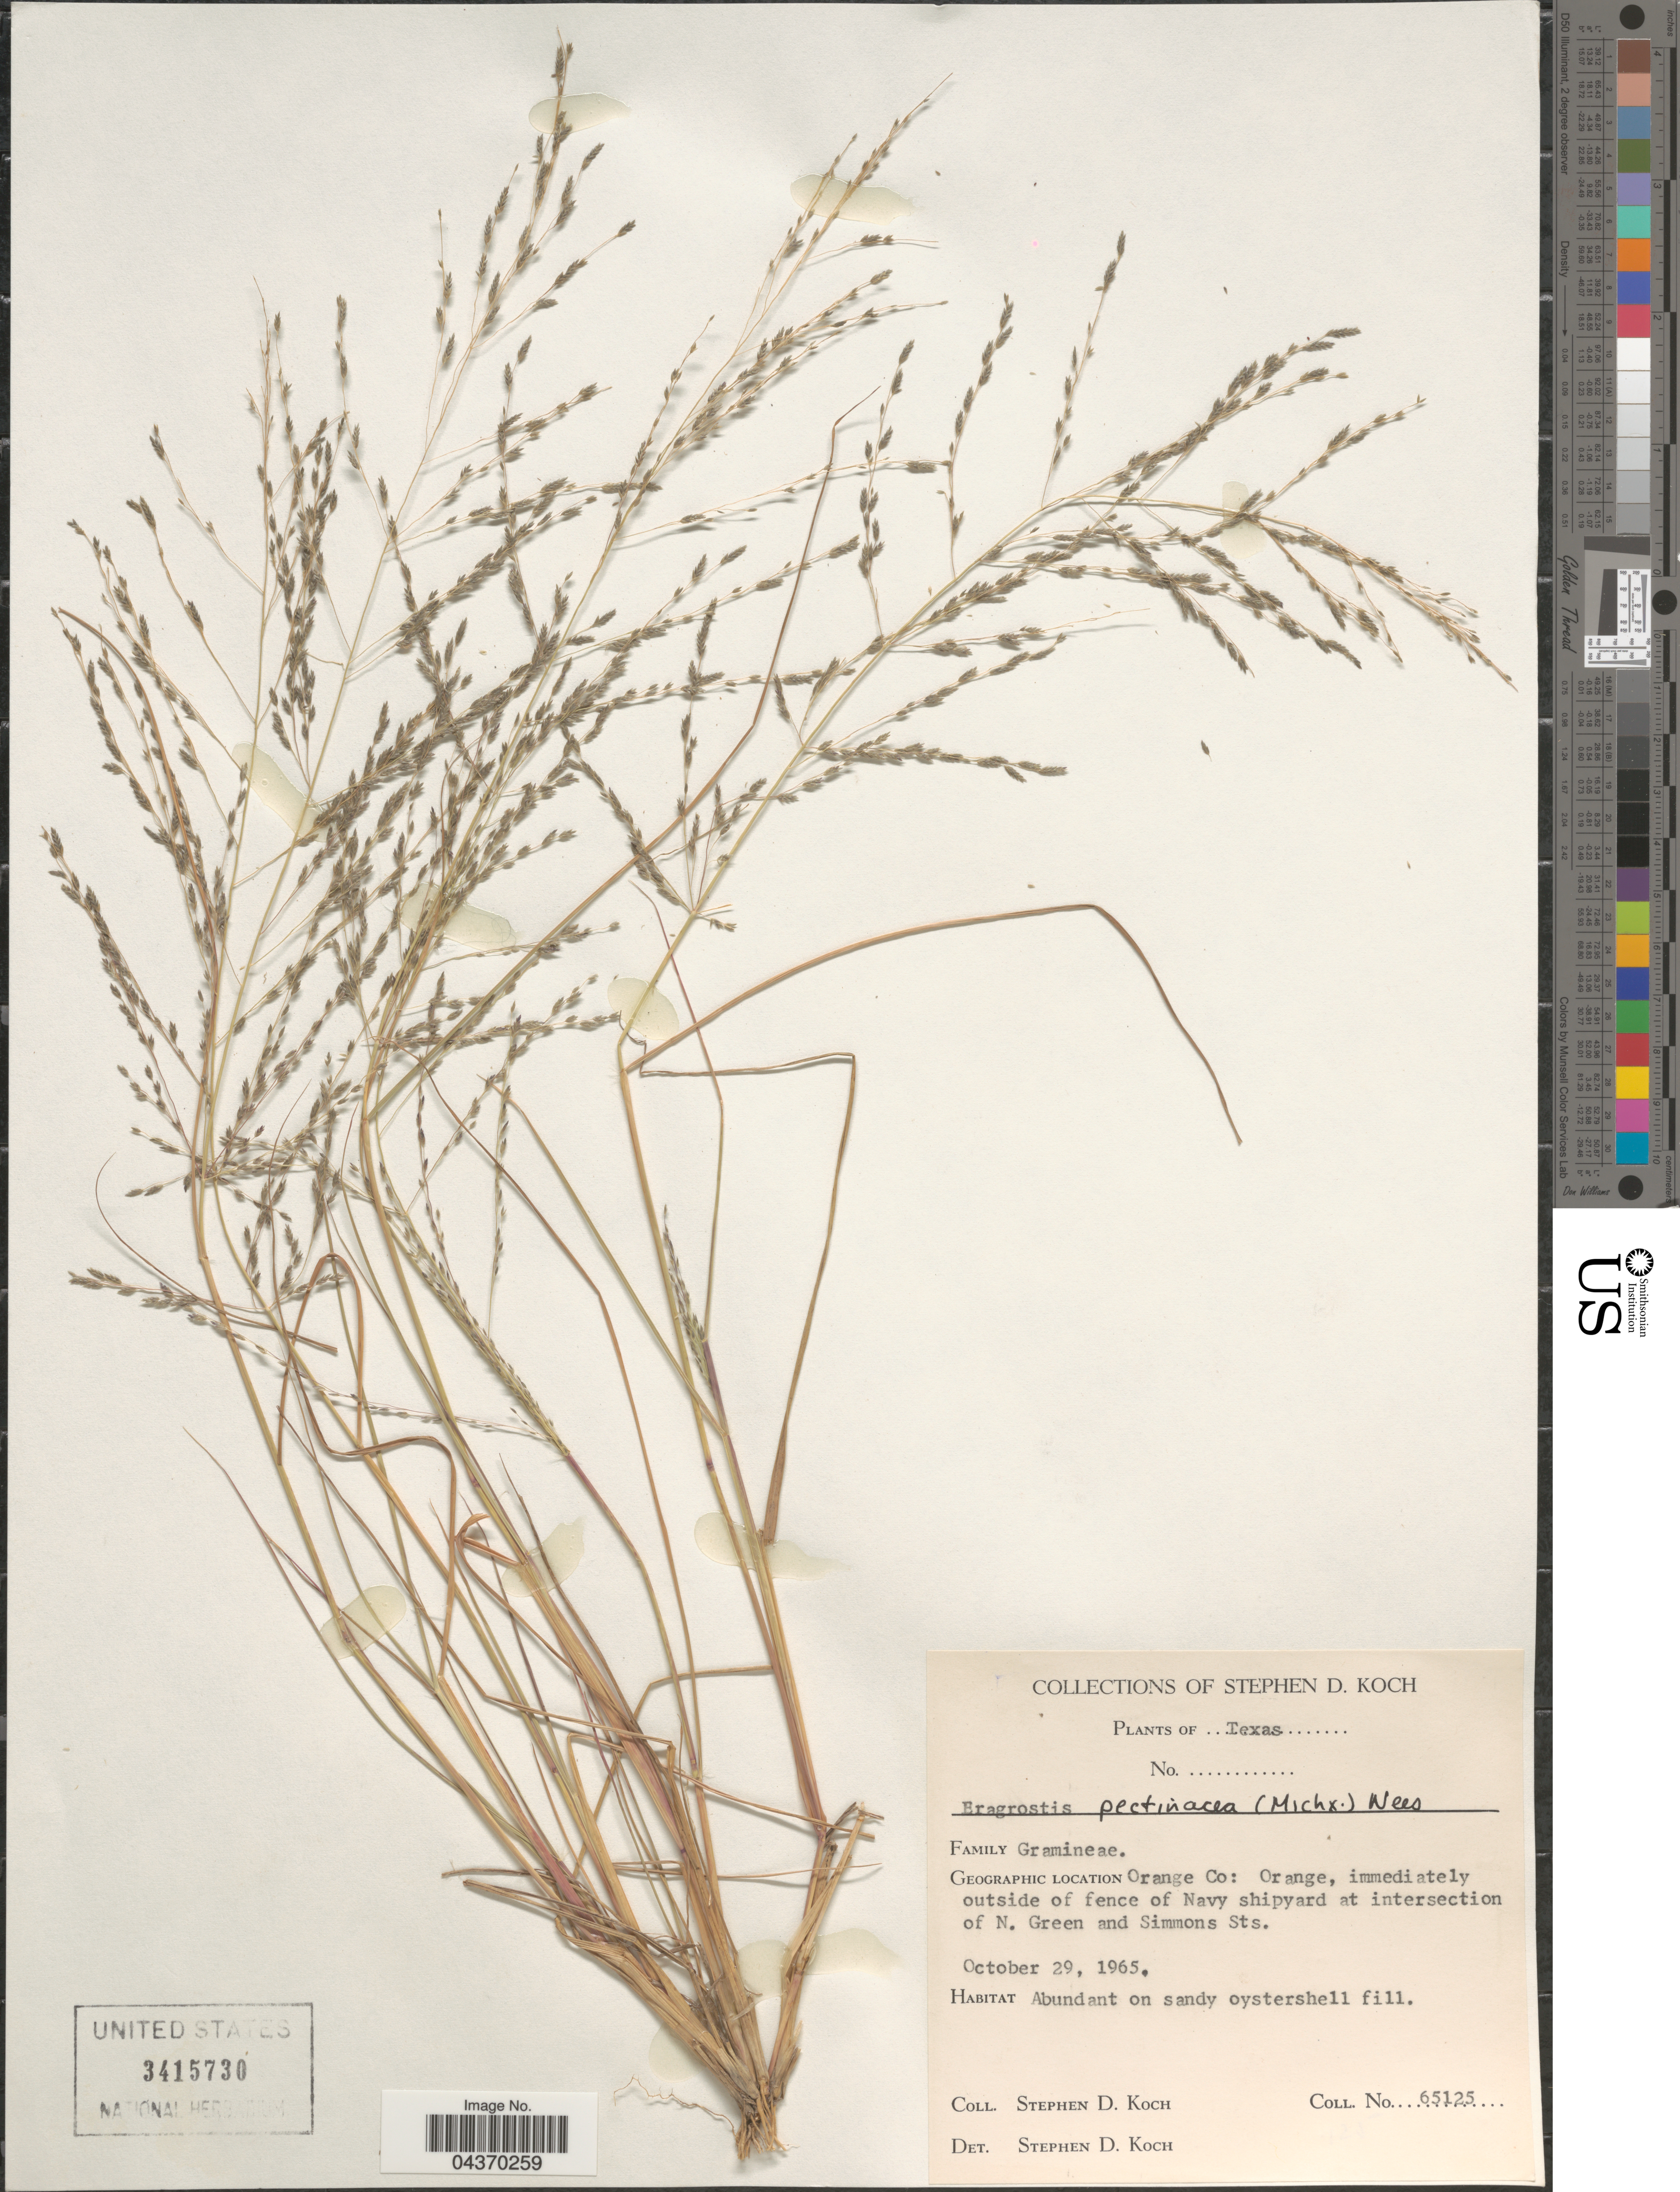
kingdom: Plantae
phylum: Tracheophyta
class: Liliopsida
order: Poales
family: Poaceae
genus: Eragrostis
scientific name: Eragrostis pectinacea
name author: (Michx.) Nees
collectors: S. D. Koch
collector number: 65125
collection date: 1965-10-29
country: United States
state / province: Texas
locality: Orange Co: Orange, immediately outside of fence of Navy shipyard at intersection of N. Green and Simmons Sts.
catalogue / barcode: US 3415730